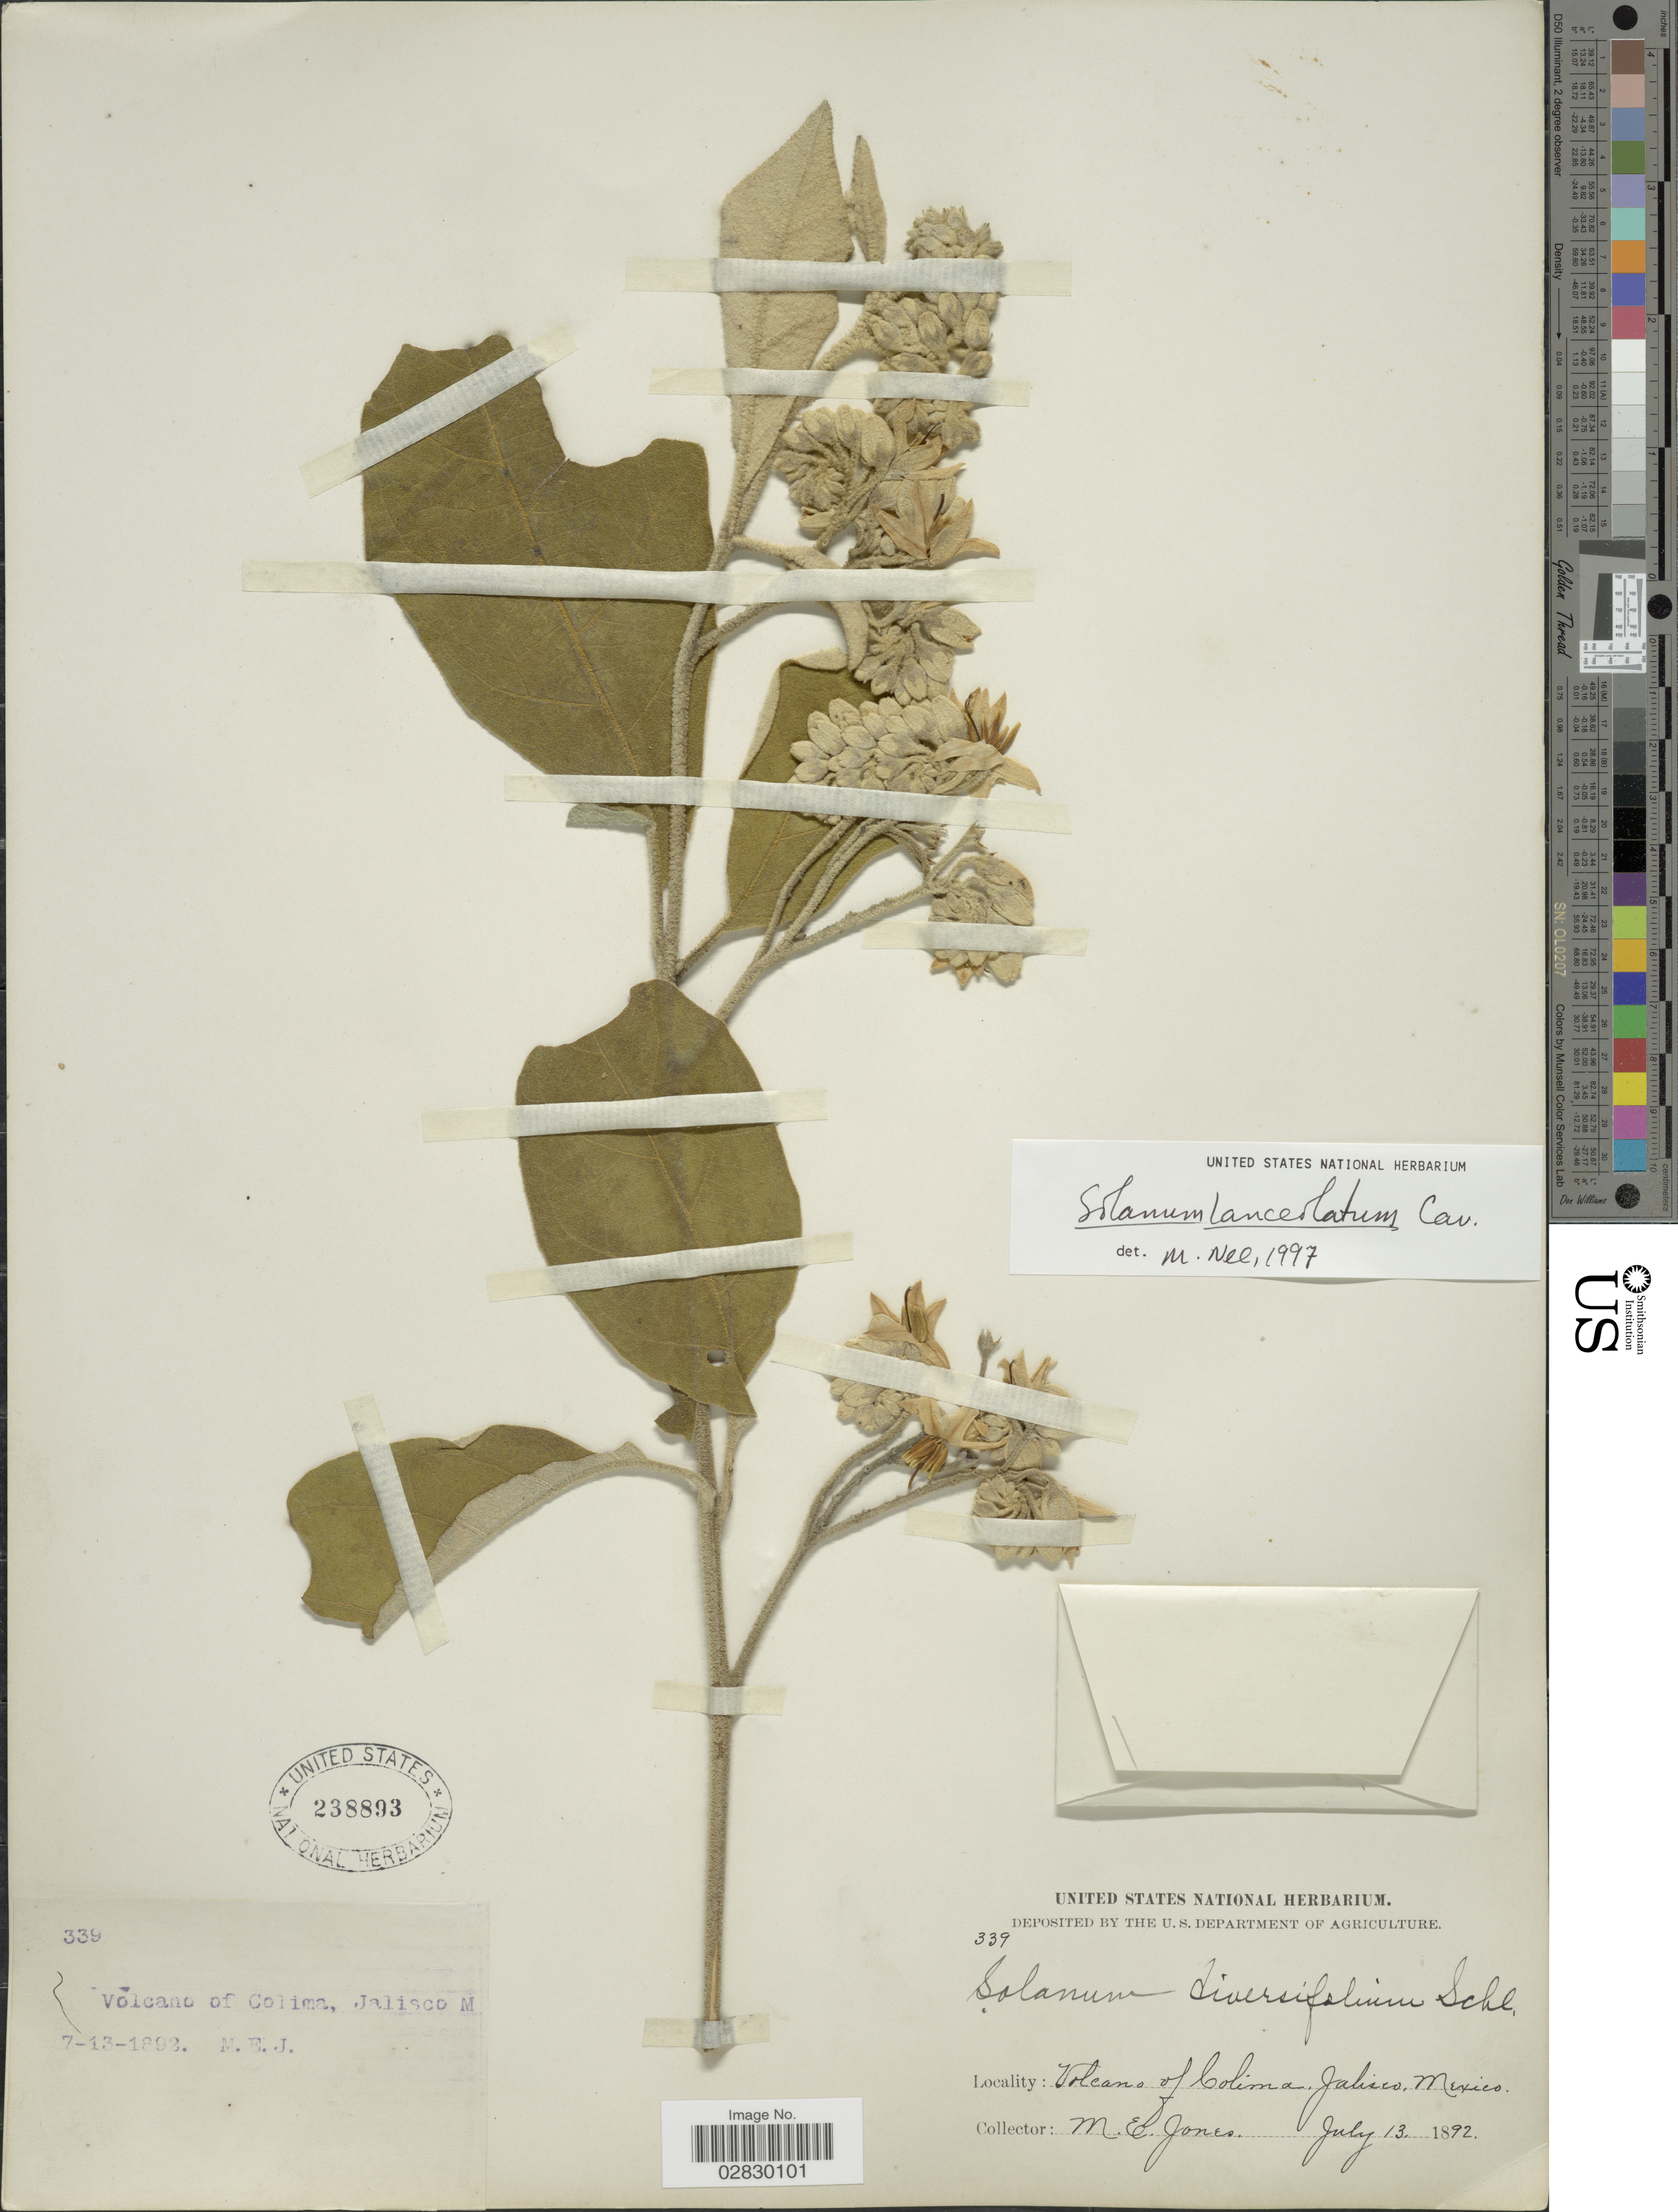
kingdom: Plantae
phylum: Tracheophyta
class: Magnoliopsida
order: Solanales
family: Solanaceae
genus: Solanum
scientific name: Solanum lanceolatum Berthault, nom. illeg.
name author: Berthault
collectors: M. E. Jones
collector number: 339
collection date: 1892-07-13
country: Mexico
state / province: Jalisco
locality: Volcano of Colima.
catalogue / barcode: US 238893